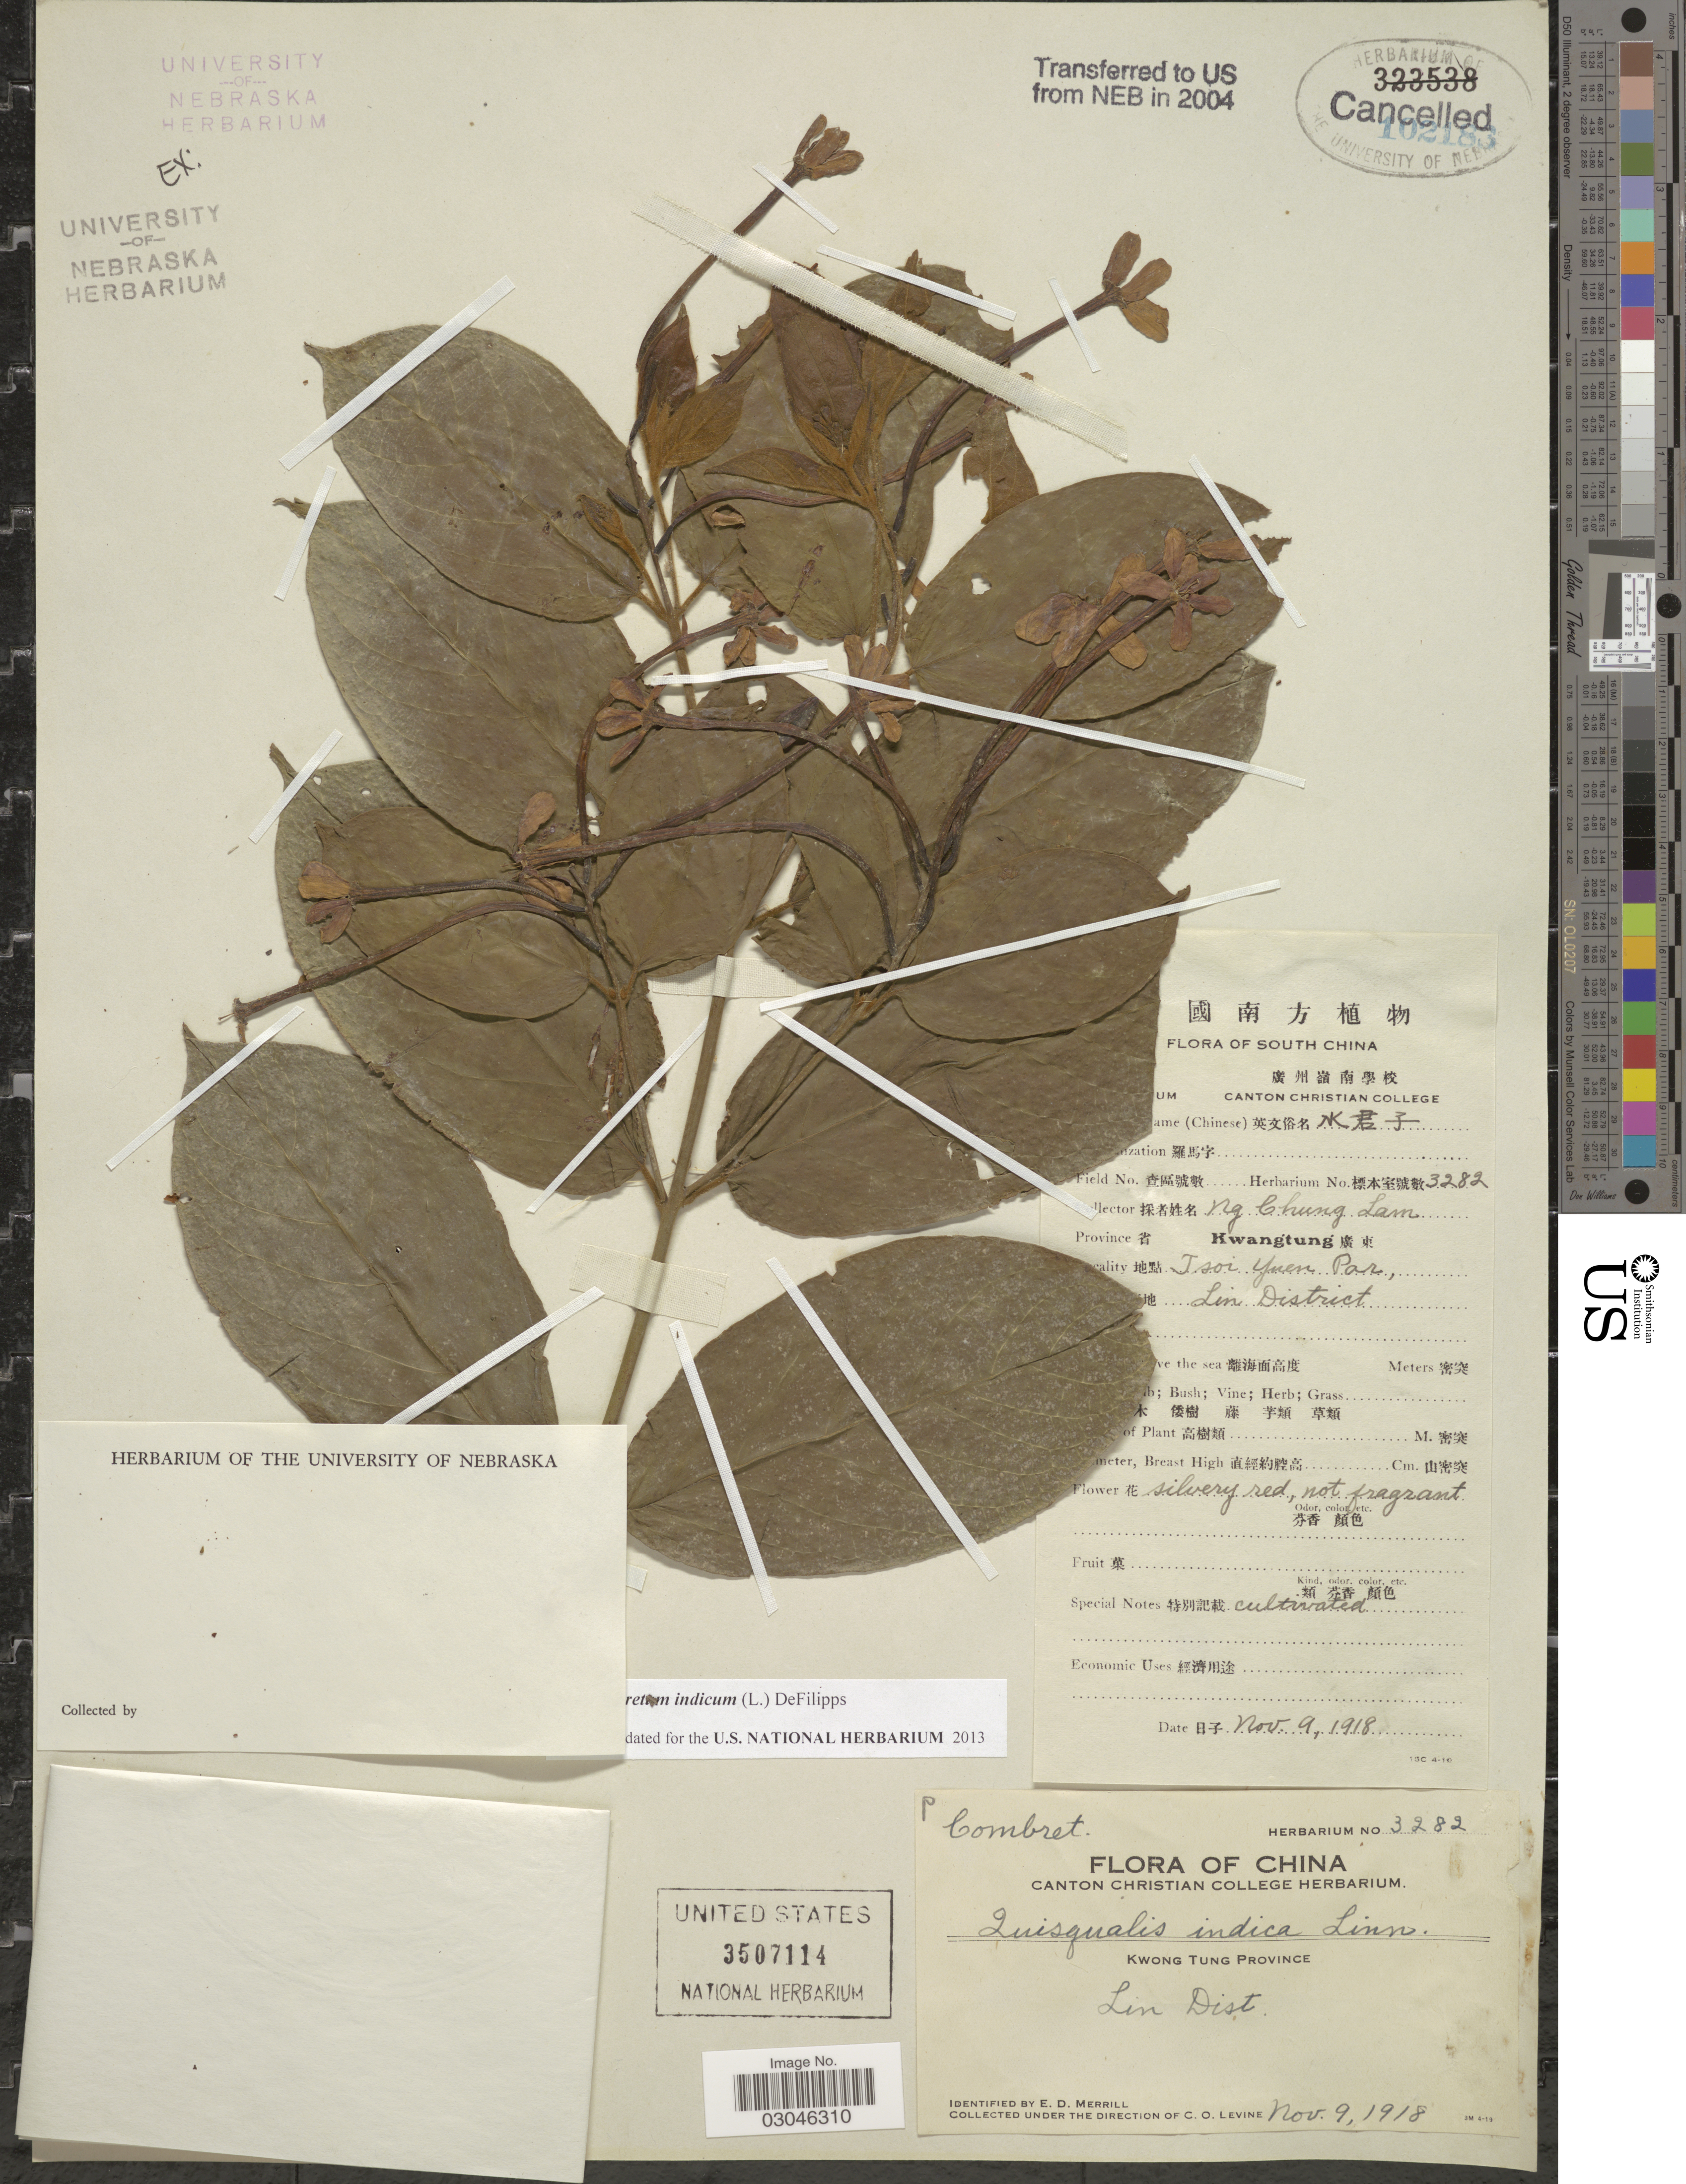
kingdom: Plantae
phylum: Tracheophyta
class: Magnoliopsida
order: Myrtales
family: Combretaceae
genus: Combretum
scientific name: Combretum indicum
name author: (L.) DeFilipps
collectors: C. L. Ng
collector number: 3282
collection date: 1918-11-09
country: China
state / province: Guangdong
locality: South China. Province Kwangtung. Tsoi Yuen Par, Lin District.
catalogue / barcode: US 3507114